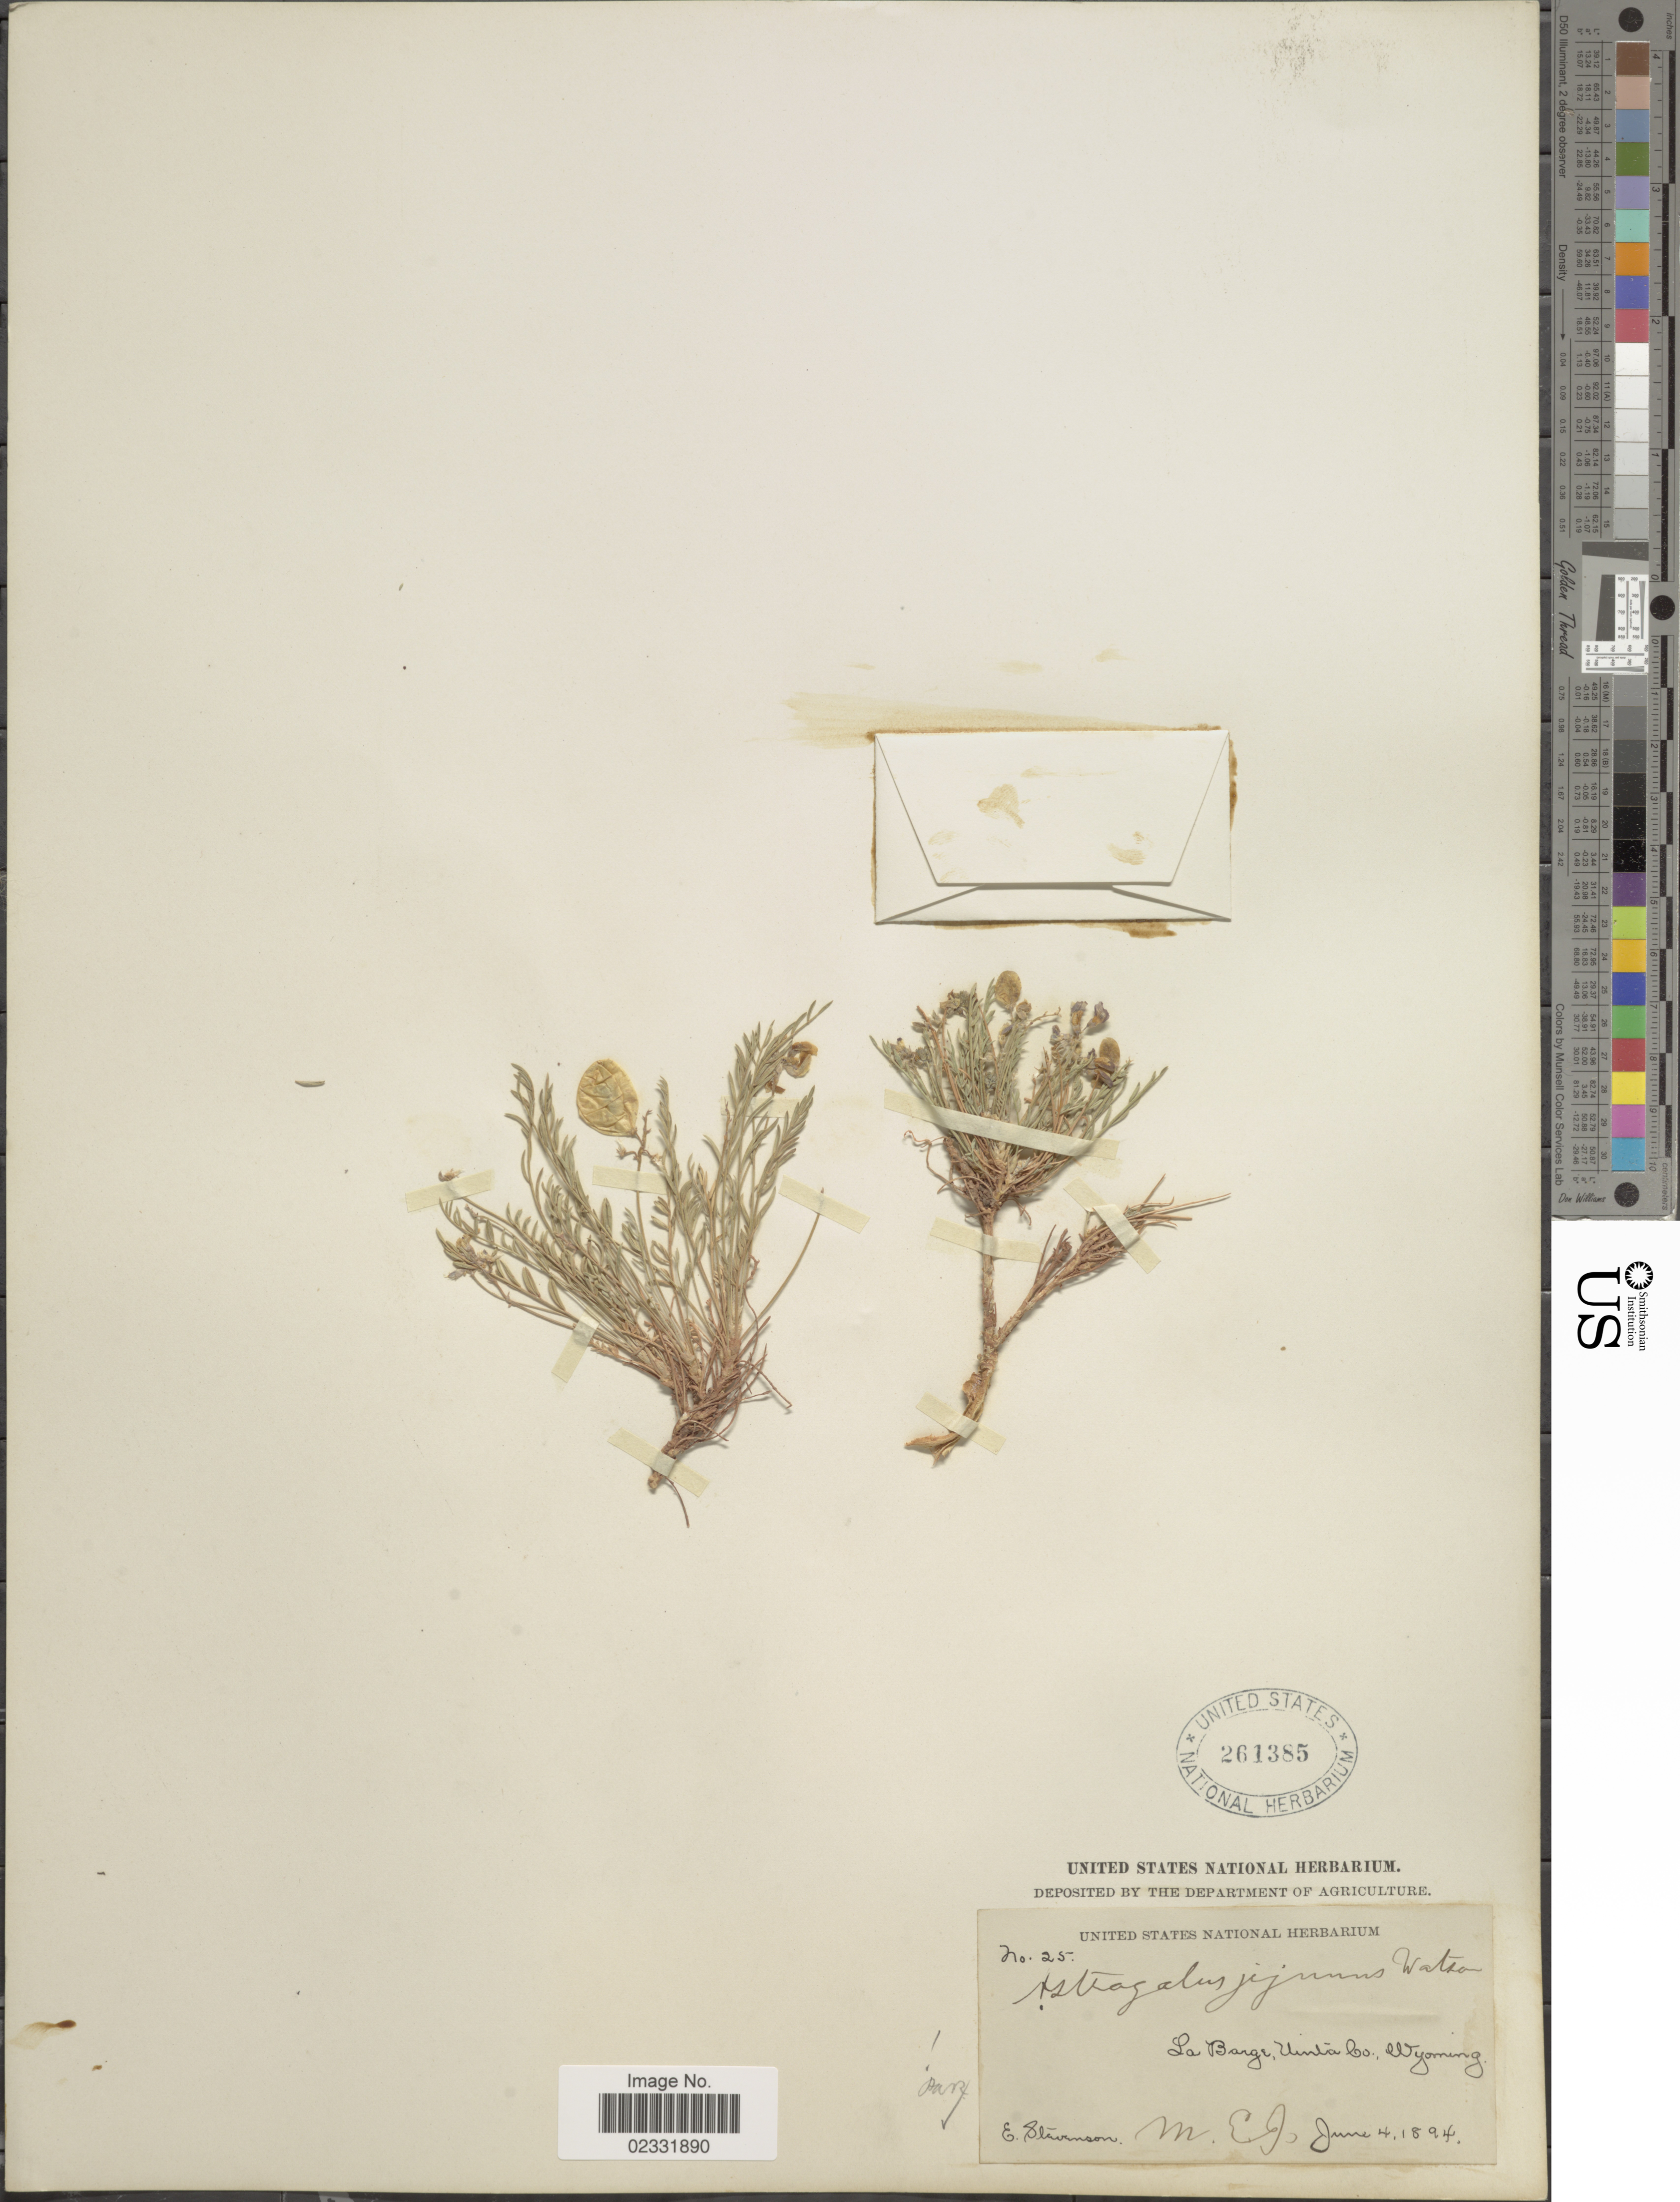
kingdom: Plantae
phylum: Tracheophyta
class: Magnoliopsida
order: Fabales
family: Fabaceae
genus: Astragalus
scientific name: Astragalus jejunus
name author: S. Watson in C. King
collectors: E. Stevenson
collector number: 25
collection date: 1894-06-04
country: United States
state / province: Wyoming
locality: La Barge, Uinta Co.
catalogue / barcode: US 261385